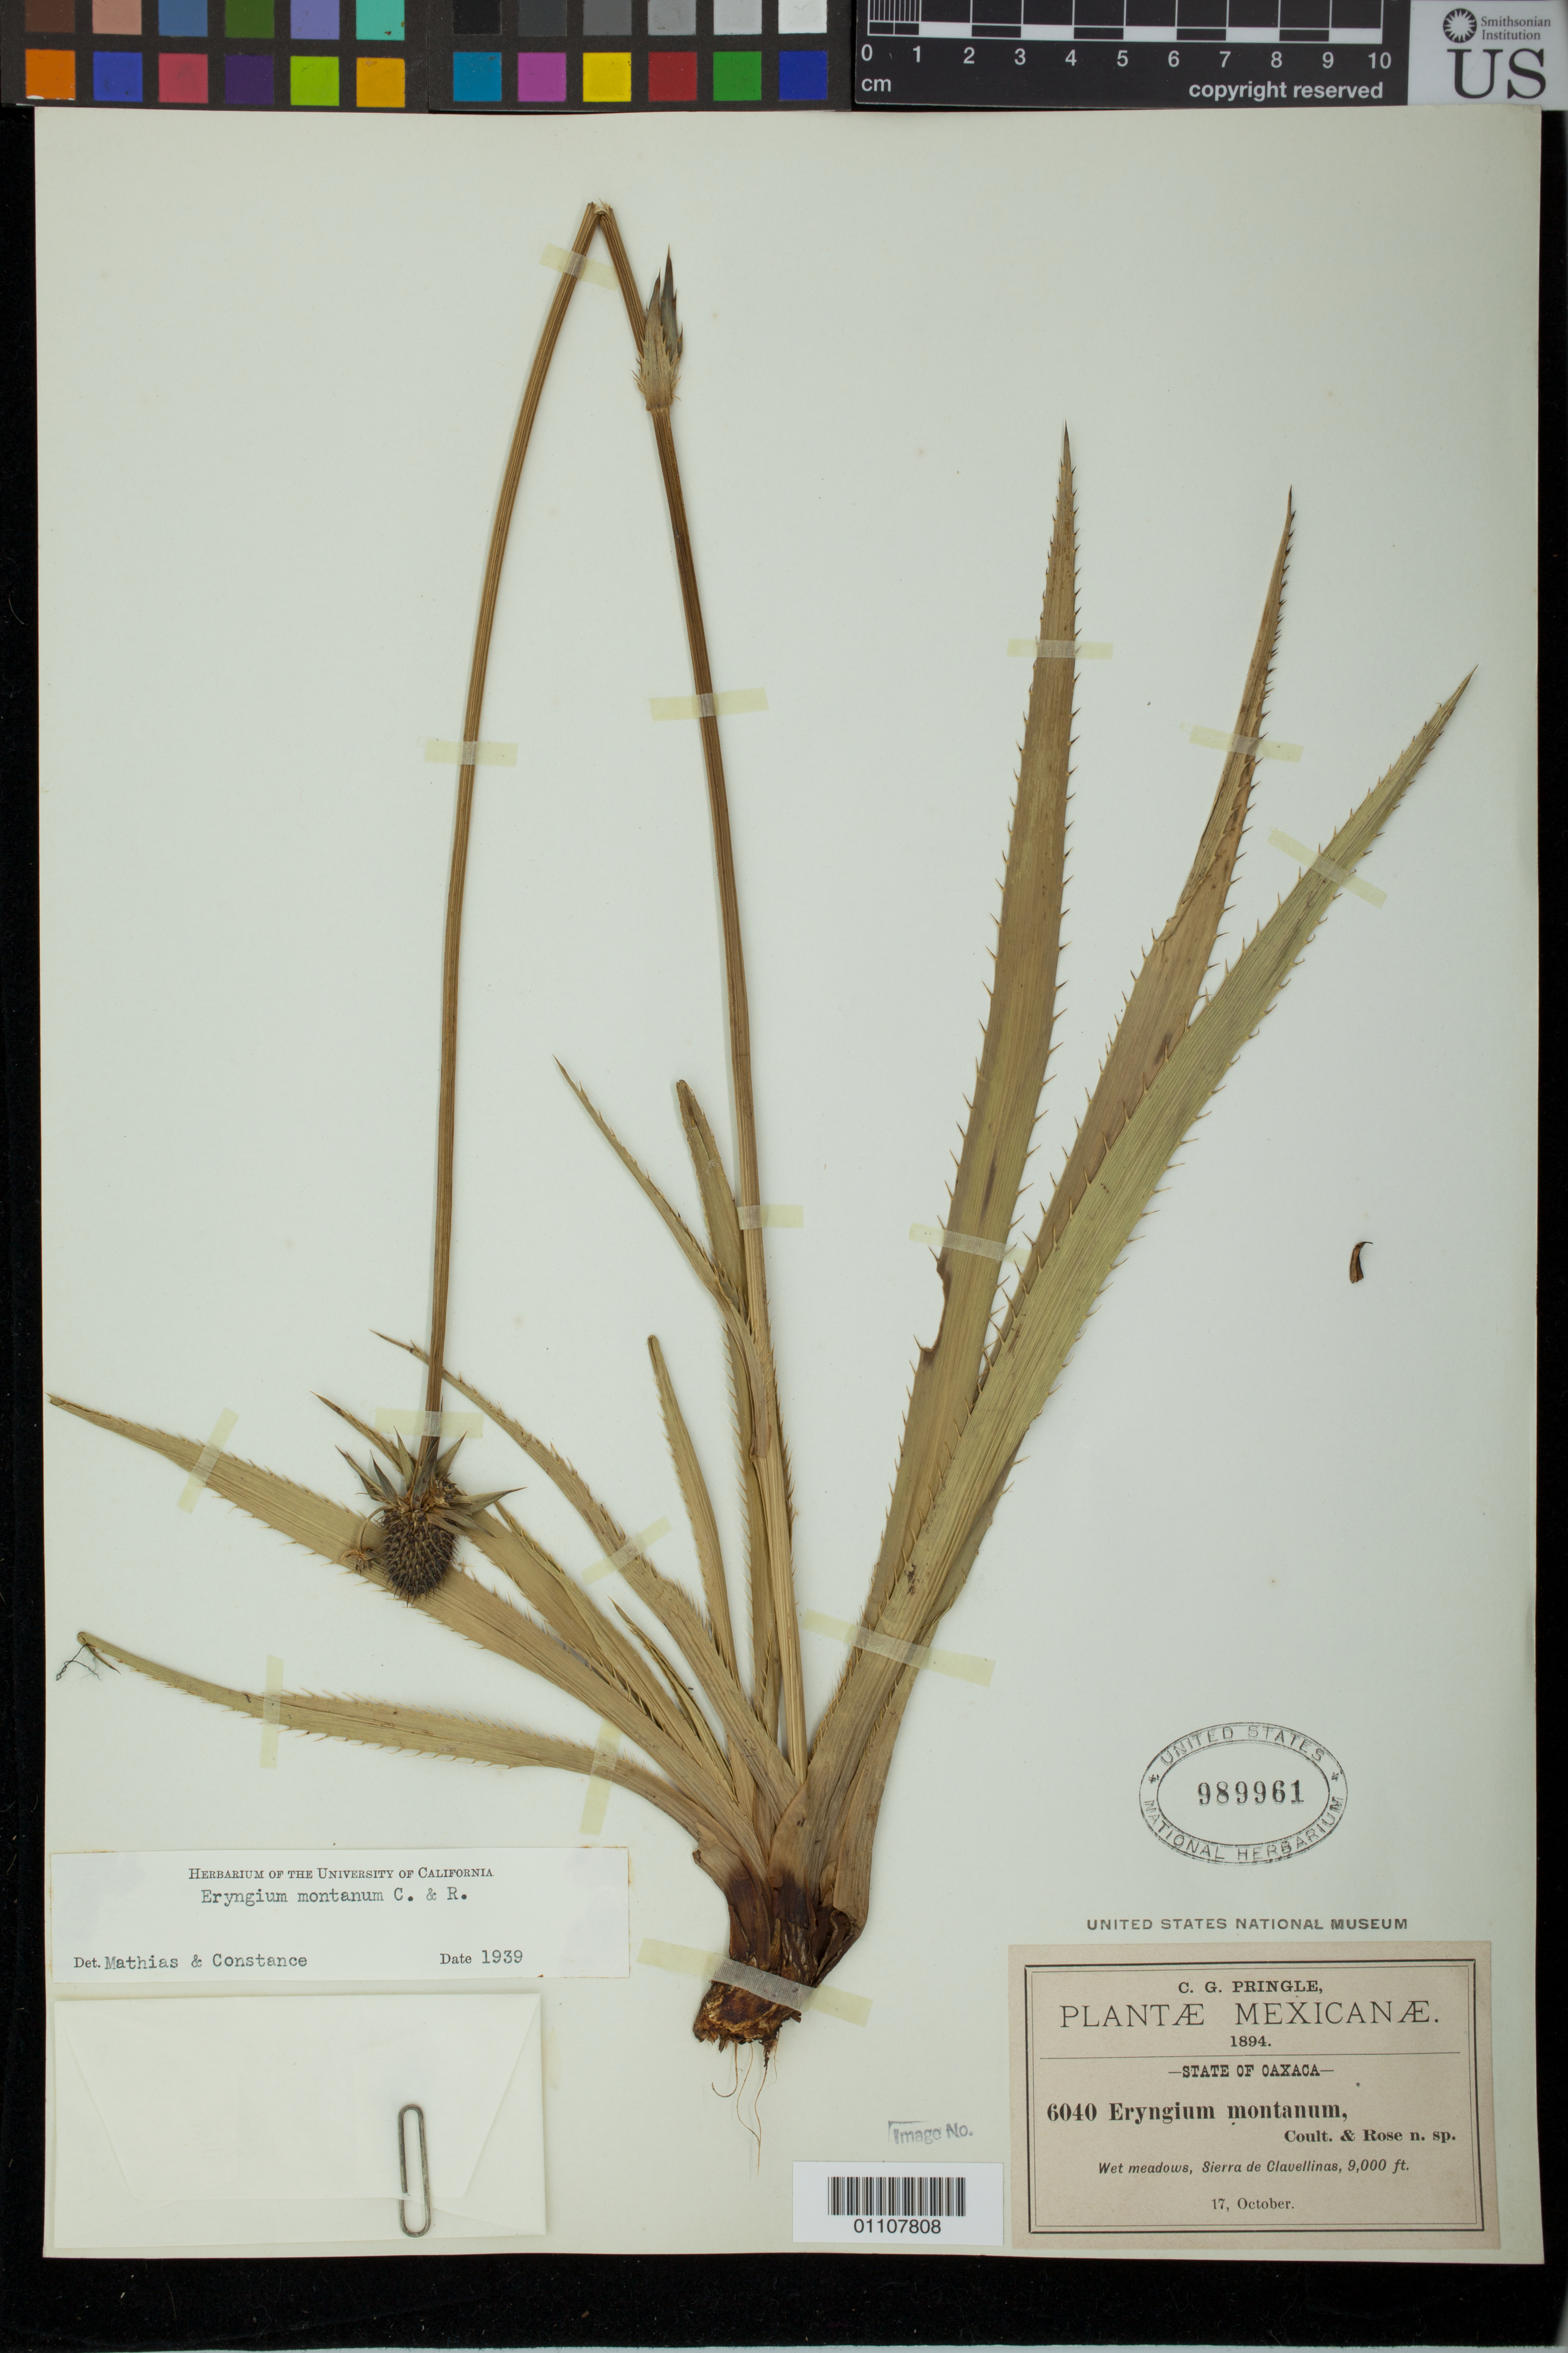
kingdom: Plantae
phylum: Tracheophyta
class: Magnoliopsida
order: Apiales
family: Apiaceae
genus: Eryngium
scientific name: Eryngium montanum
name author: J.M. Coult. & Rose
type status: Syntype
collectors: C. G. Pringle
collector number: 6040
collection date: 1894-10-17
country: Mexico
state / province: Oaxaca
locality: Sierra de Clavellinas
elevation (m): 2743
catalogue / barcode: US 989961